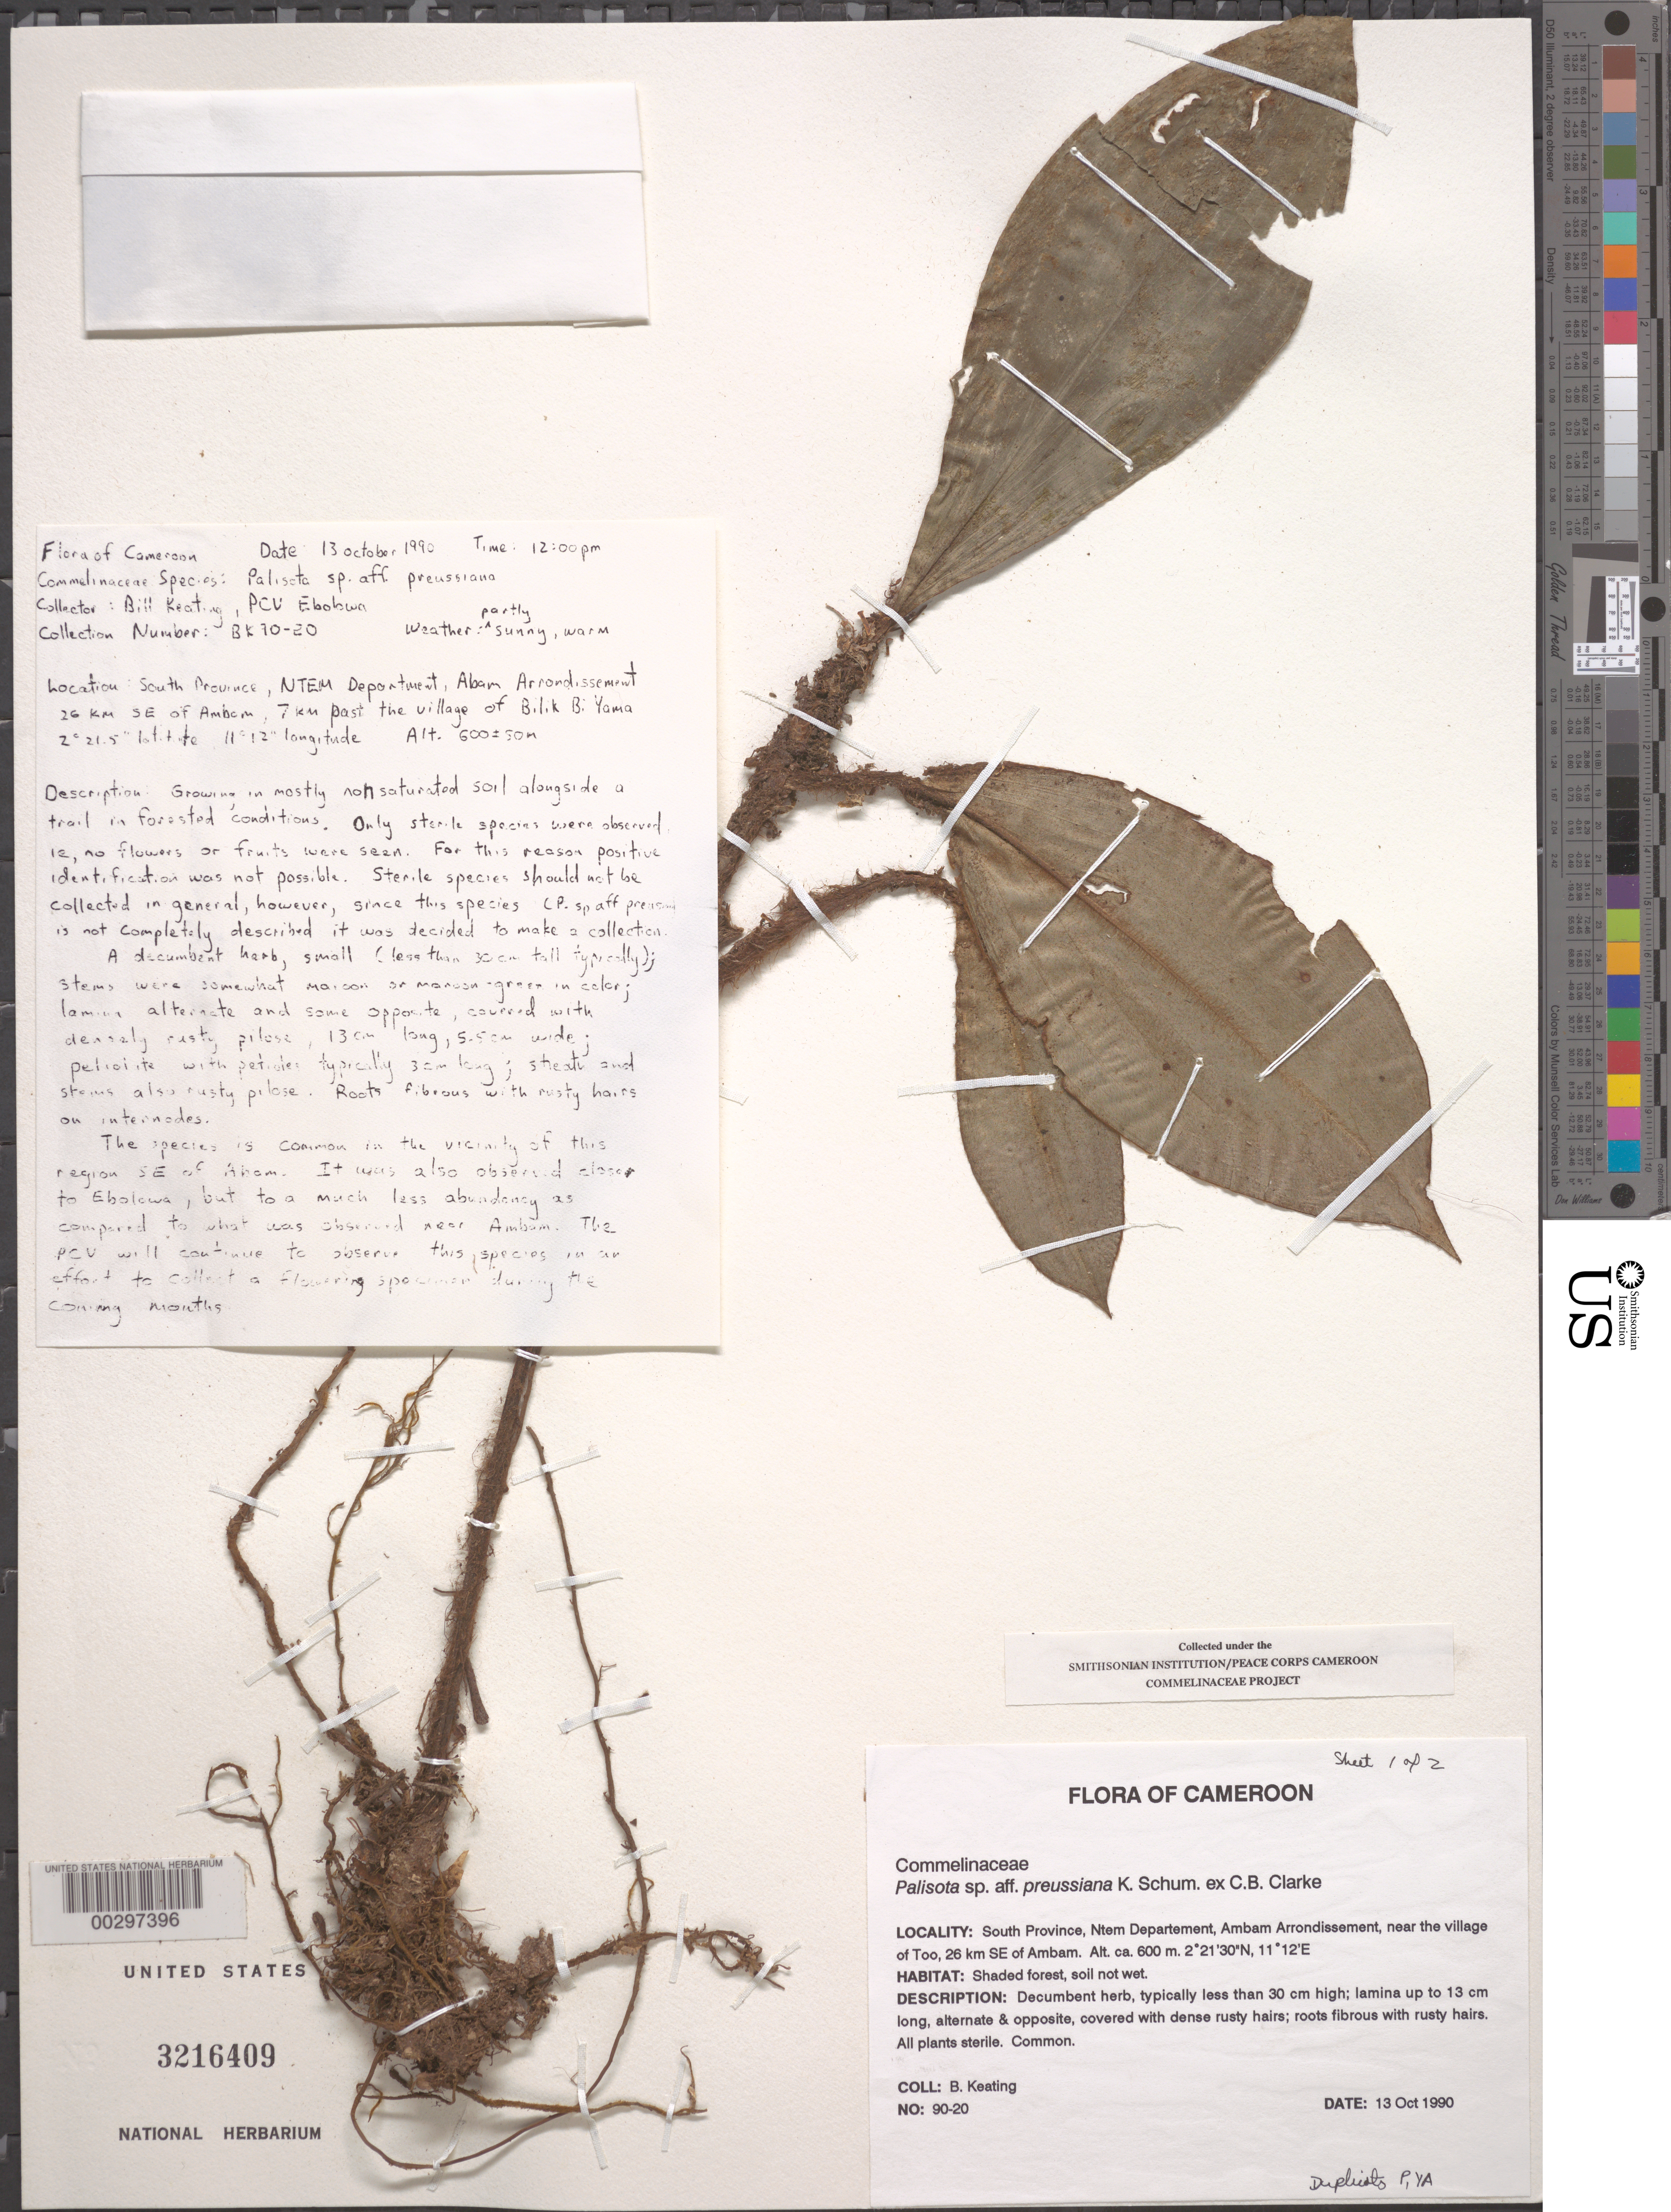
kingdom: Plantae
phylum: Tracheophyta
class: Liliopsida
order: Commelinales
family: Commelinaceae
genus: Palisota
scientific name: Palisota preussiana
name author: K. Schum. ex C.B. Clarke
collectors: B. Keating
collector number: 90-20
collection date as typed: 13 Oct 1990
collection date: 1990-10-13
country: Cameroon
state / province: Sud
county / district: Ntem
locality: Ntem, ambam arrondissement, se of ambam, village of too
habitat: Shaded forest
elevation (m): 600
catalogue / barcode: US 3216409